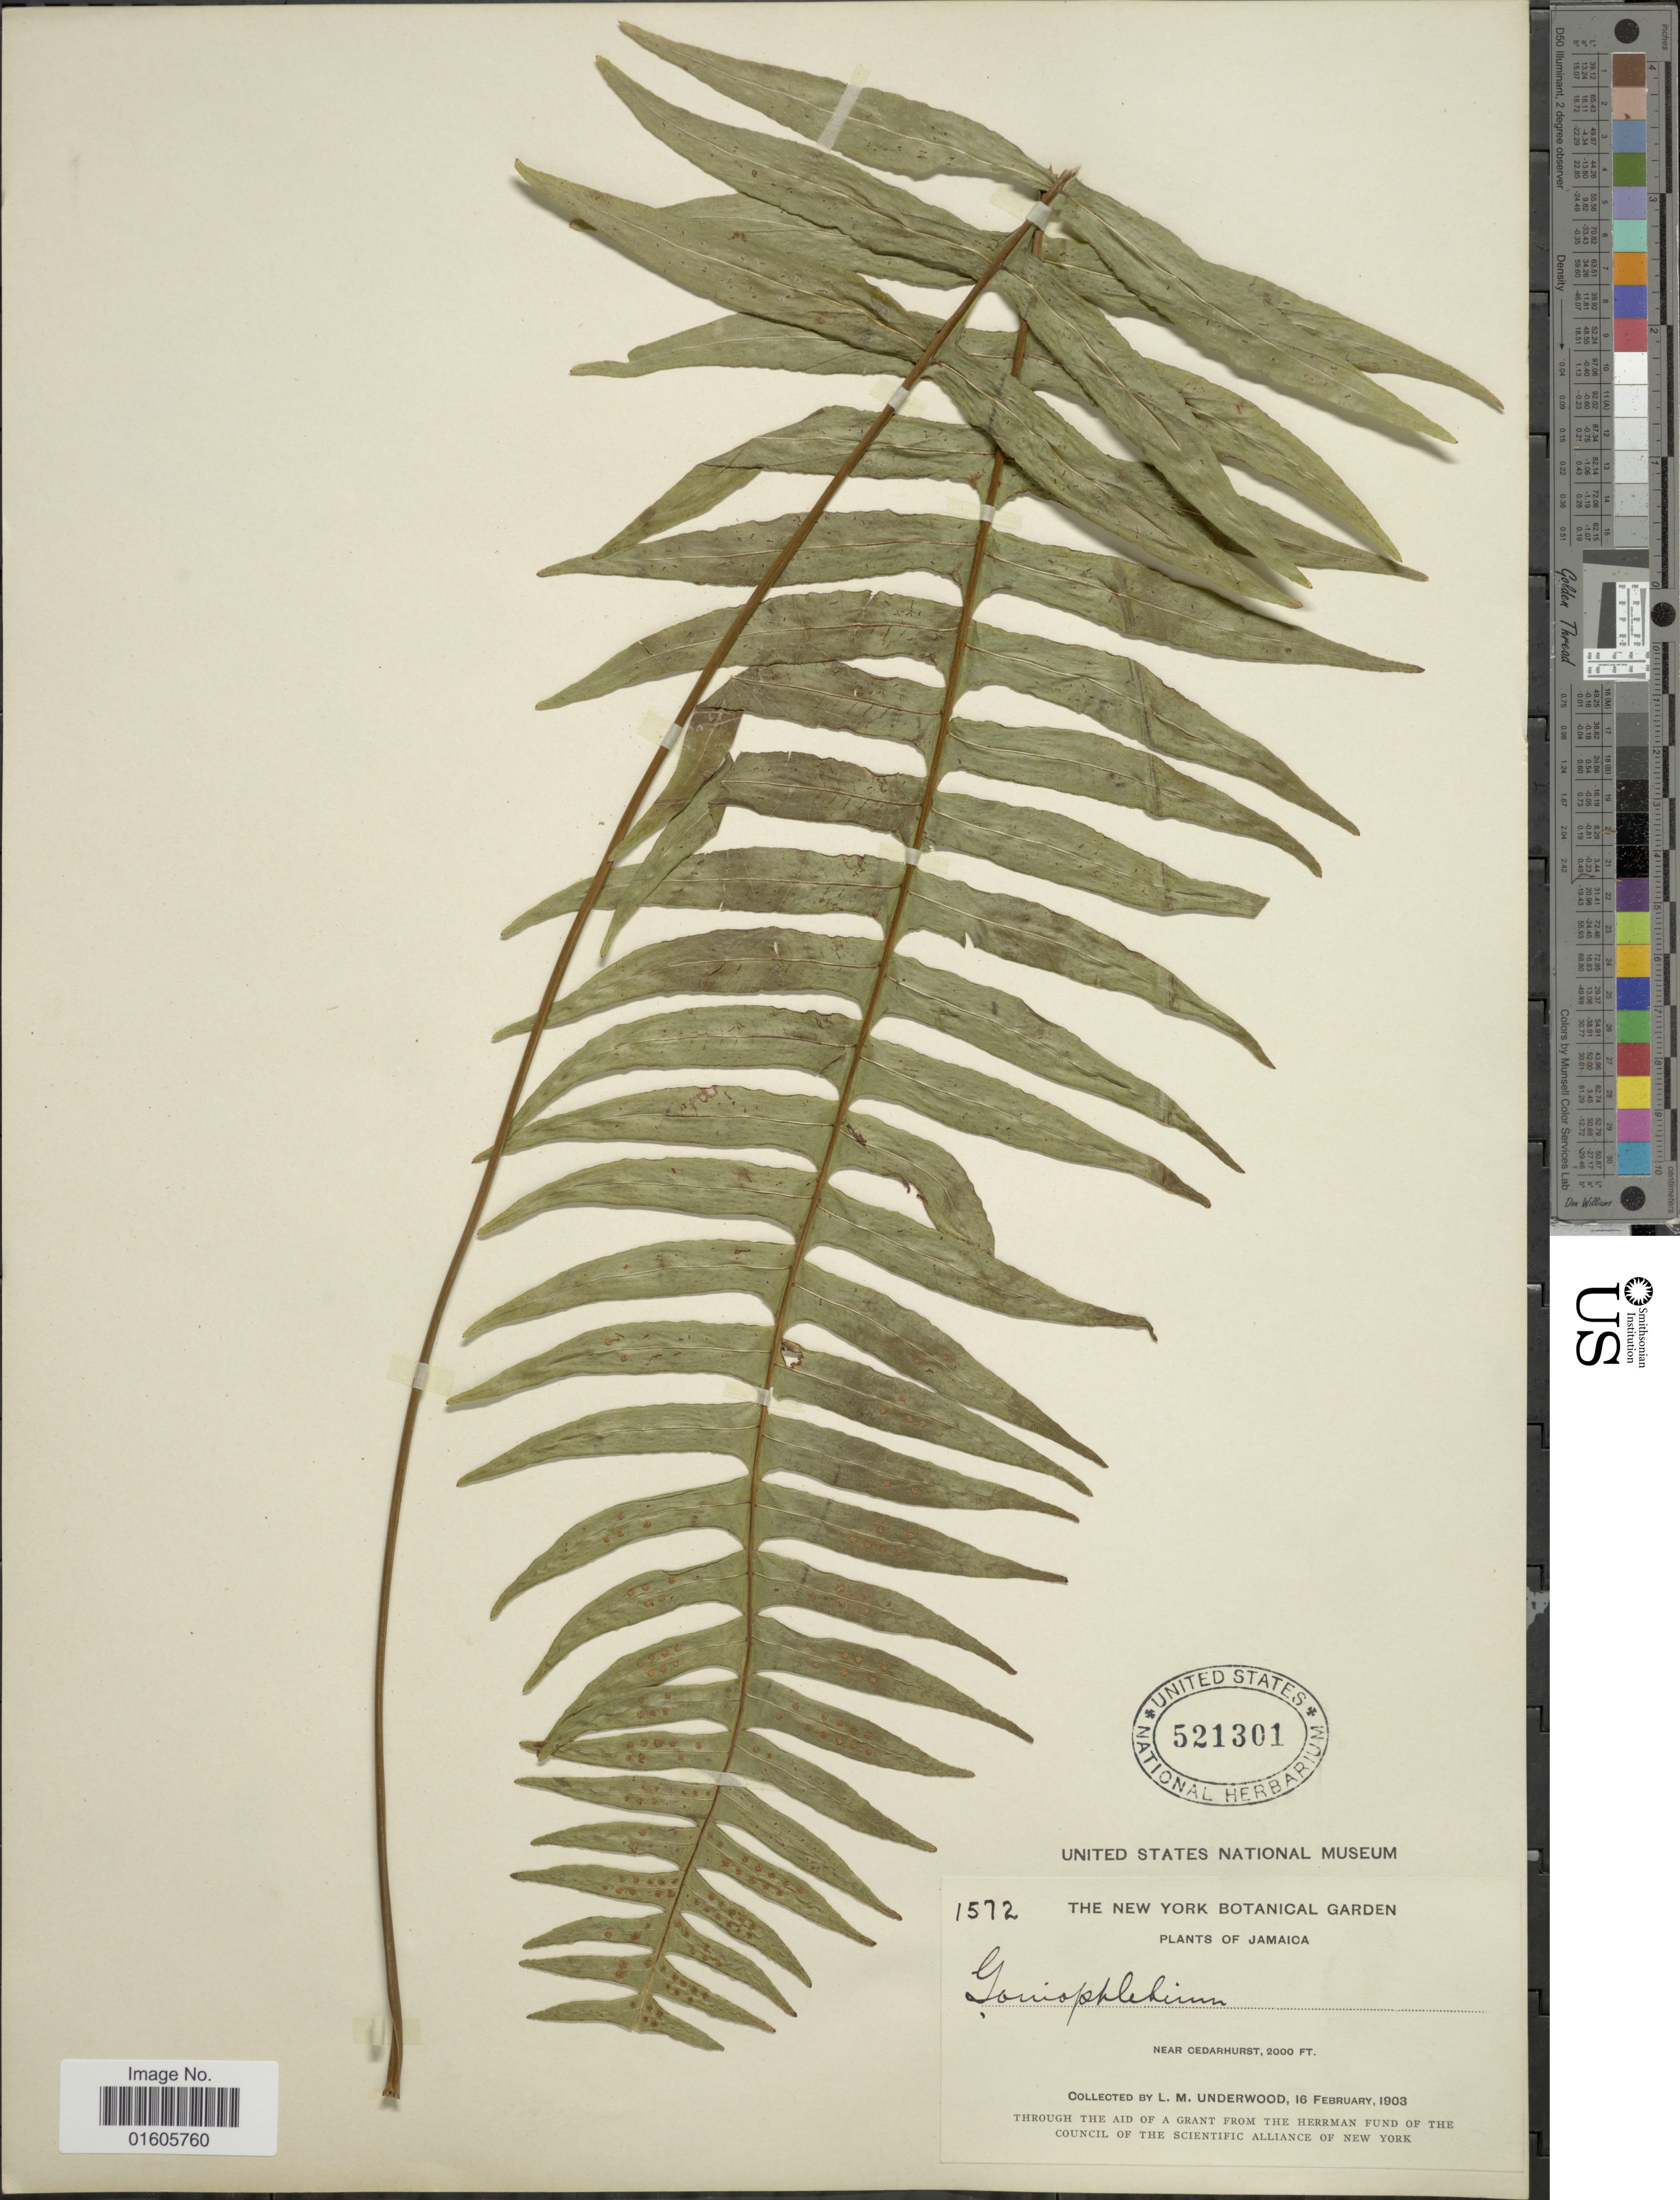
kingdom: Plantae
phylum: Tracheophyta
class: Polypodiopsida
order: Polypodiales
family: Polypodiaceae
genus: Serpocaulon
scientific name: Serpocaulon loriceum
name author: (L.) A.R. Sm.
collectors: L. M. Underwood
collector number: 1572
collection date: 1903-02-16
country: Jamaica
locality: Near Cedarhurst.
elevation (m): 610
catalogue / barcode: US 521301